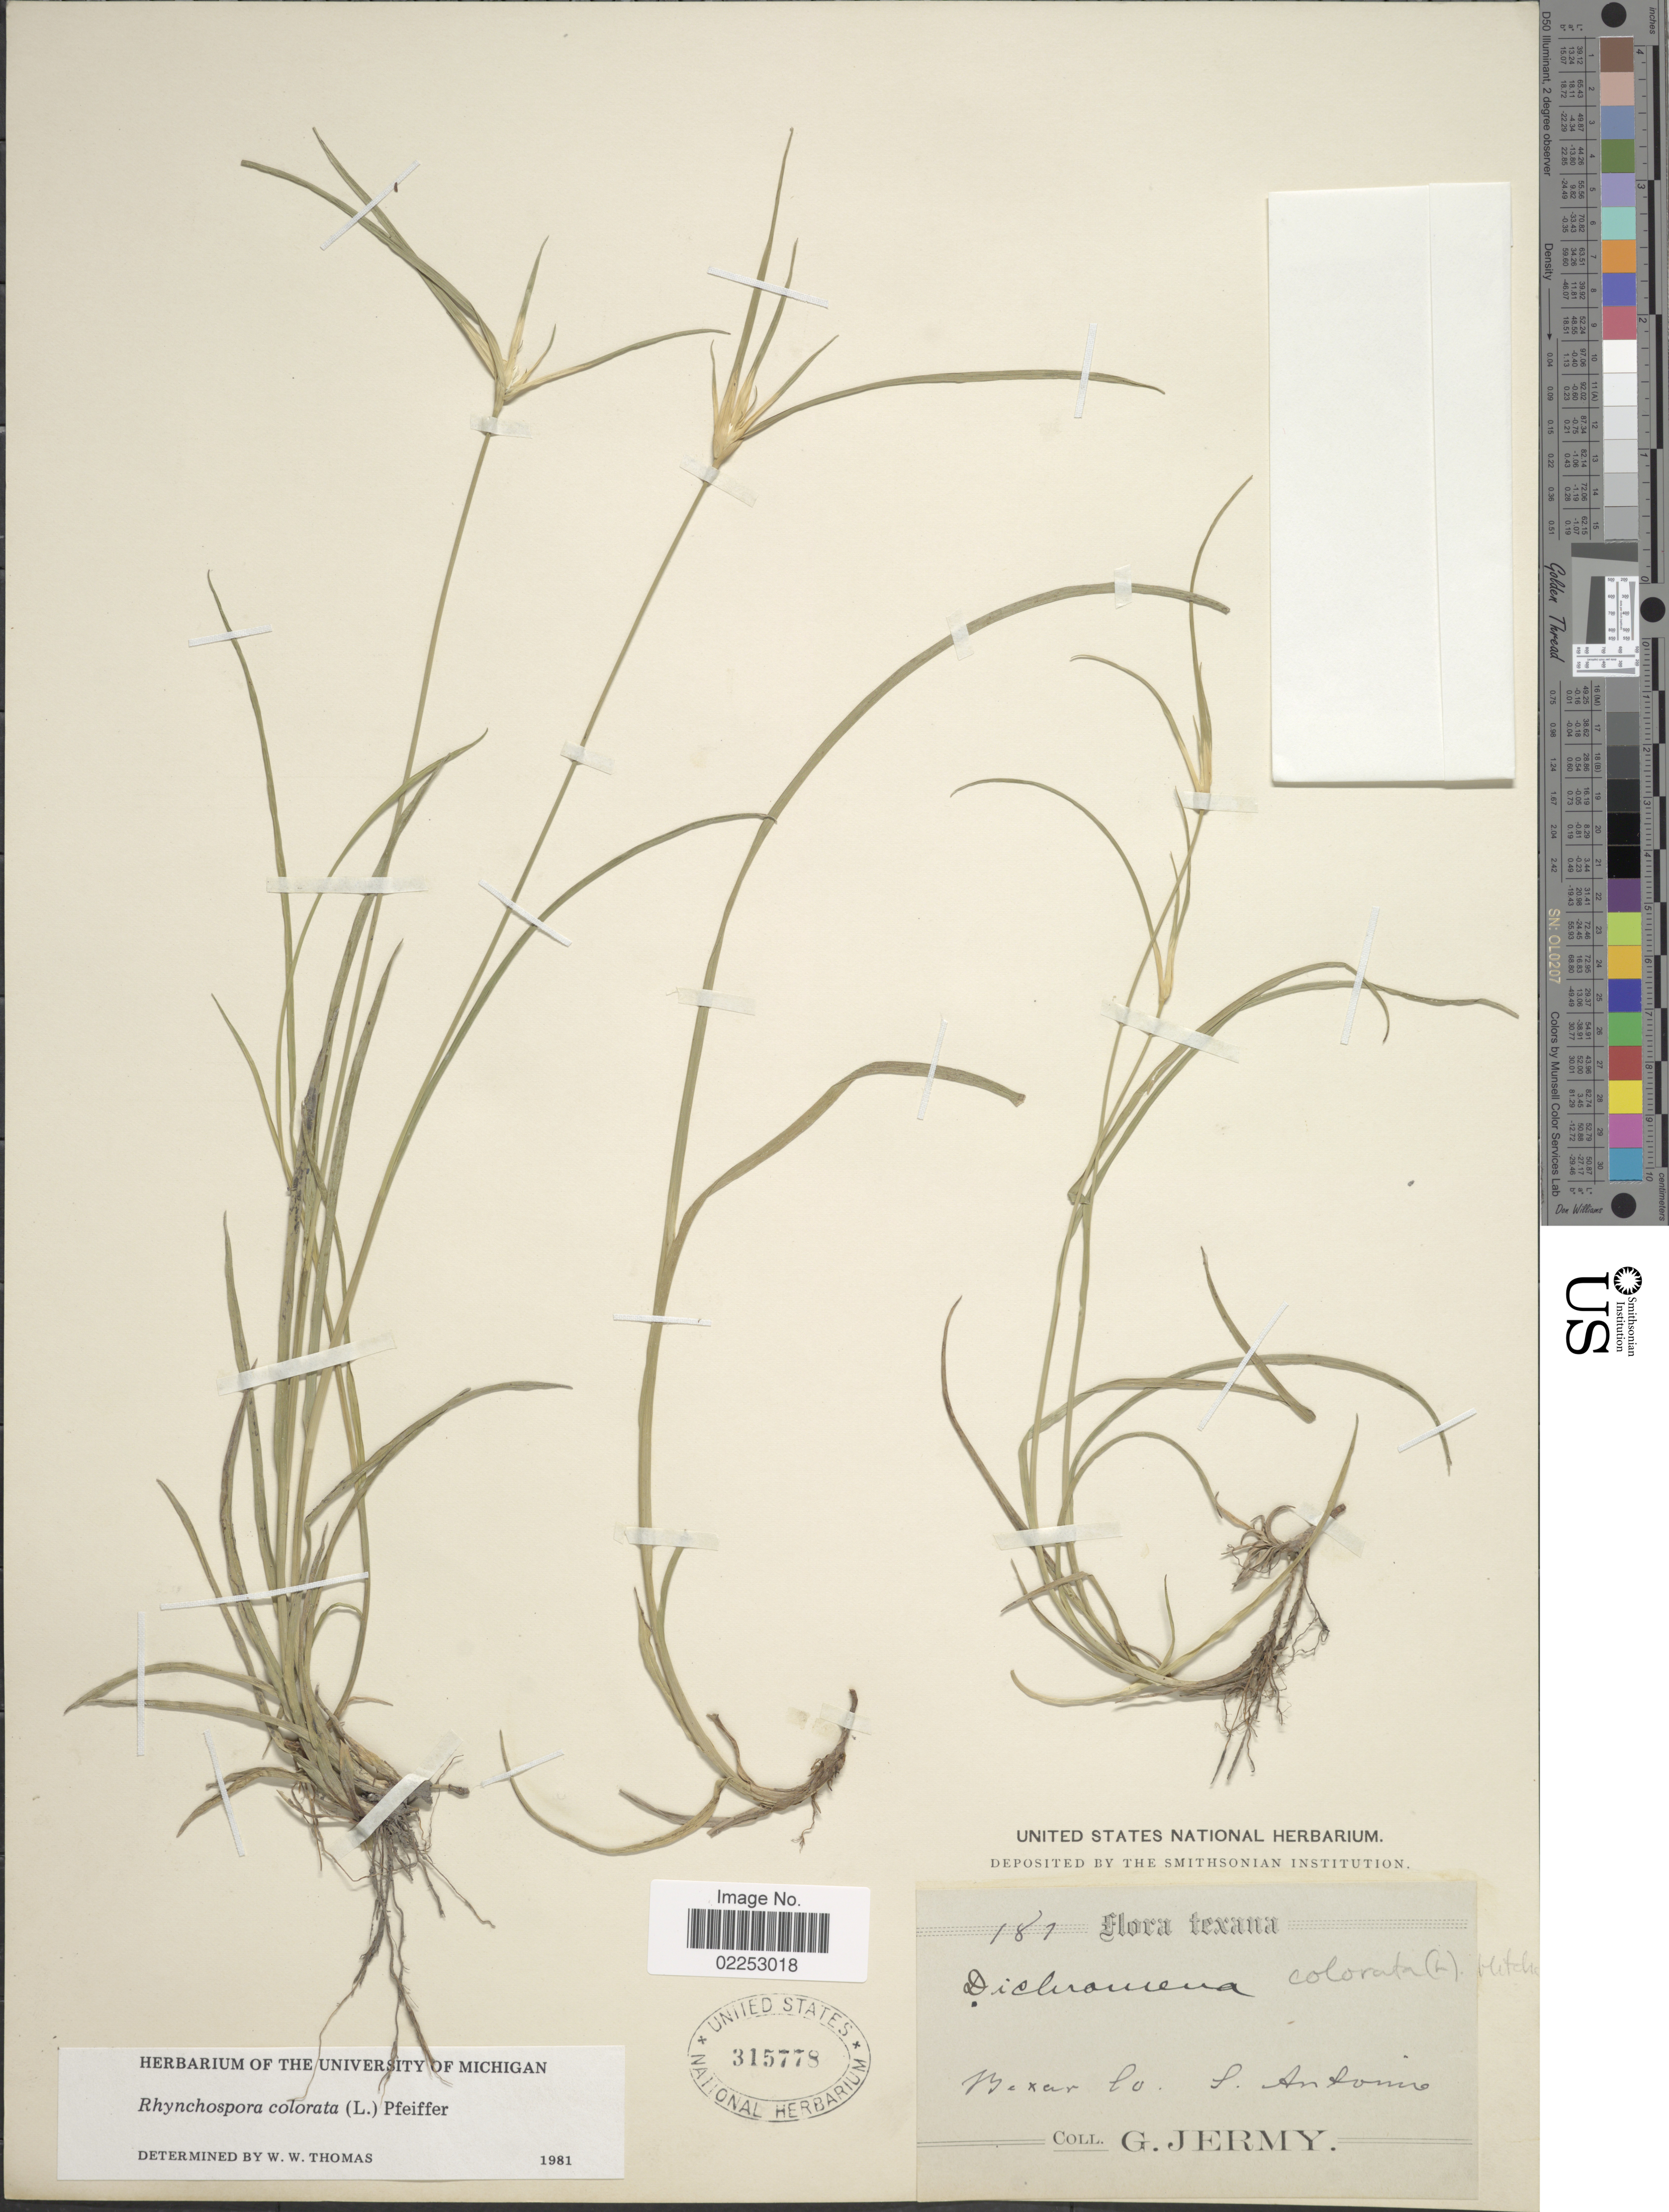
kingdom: Plantae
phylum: Tracheophyta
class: Liliopsida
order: Poales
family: Cyperaceae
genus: Rhynchospora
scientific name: Rhynchospora colorata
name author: (L.) H. Pfeiff.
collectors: G. Jermy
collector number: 181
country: United States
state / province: Texas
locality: Bexar Co. S. Antonio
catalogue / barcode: US 315778